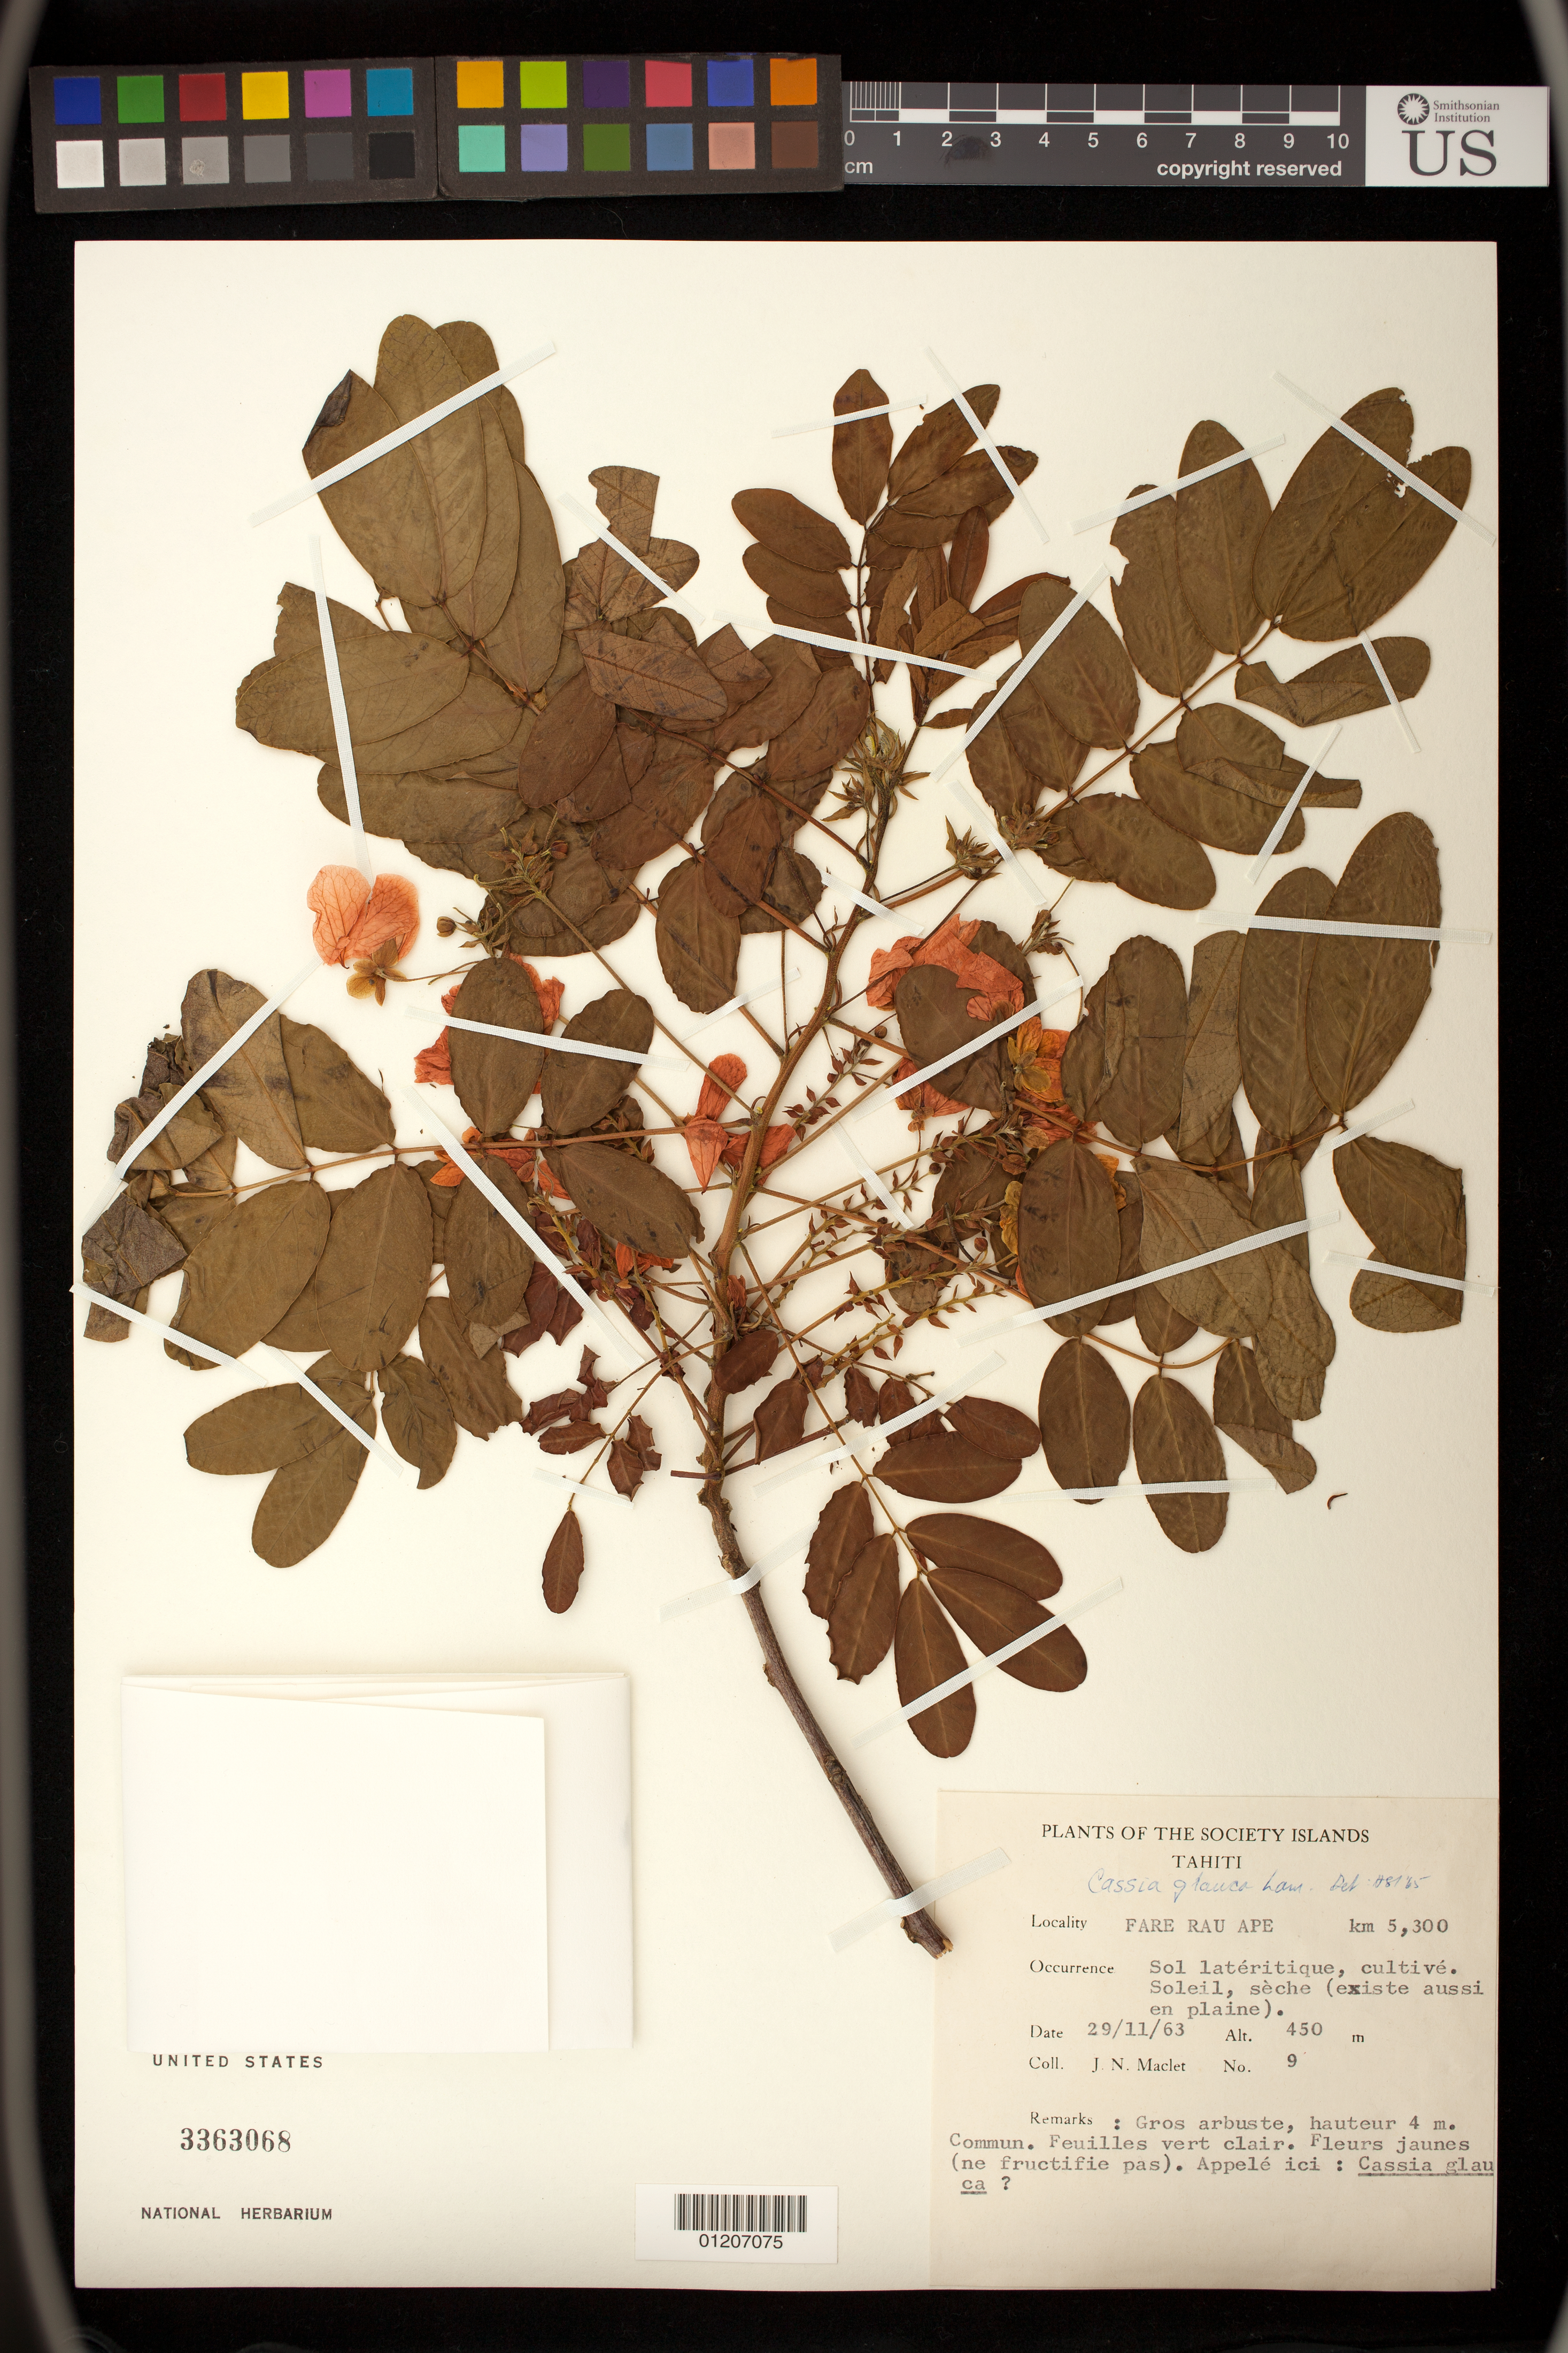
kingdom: Plantae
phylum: Tracheophyta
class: Magnoliopsida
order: Fabales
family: Fabaceae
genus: Senna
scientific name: Senna sulfurea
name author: (Collad.) H.S. Irwin & Barneby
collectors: J. Maclet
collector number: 9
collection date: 1963-11-29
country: French Polynesia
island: Tahiti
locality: Fare rau ape.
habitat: Sol latèritique. Soleil, sèche (existe aussi en plaine).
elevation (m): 450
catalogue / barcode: US 3363068